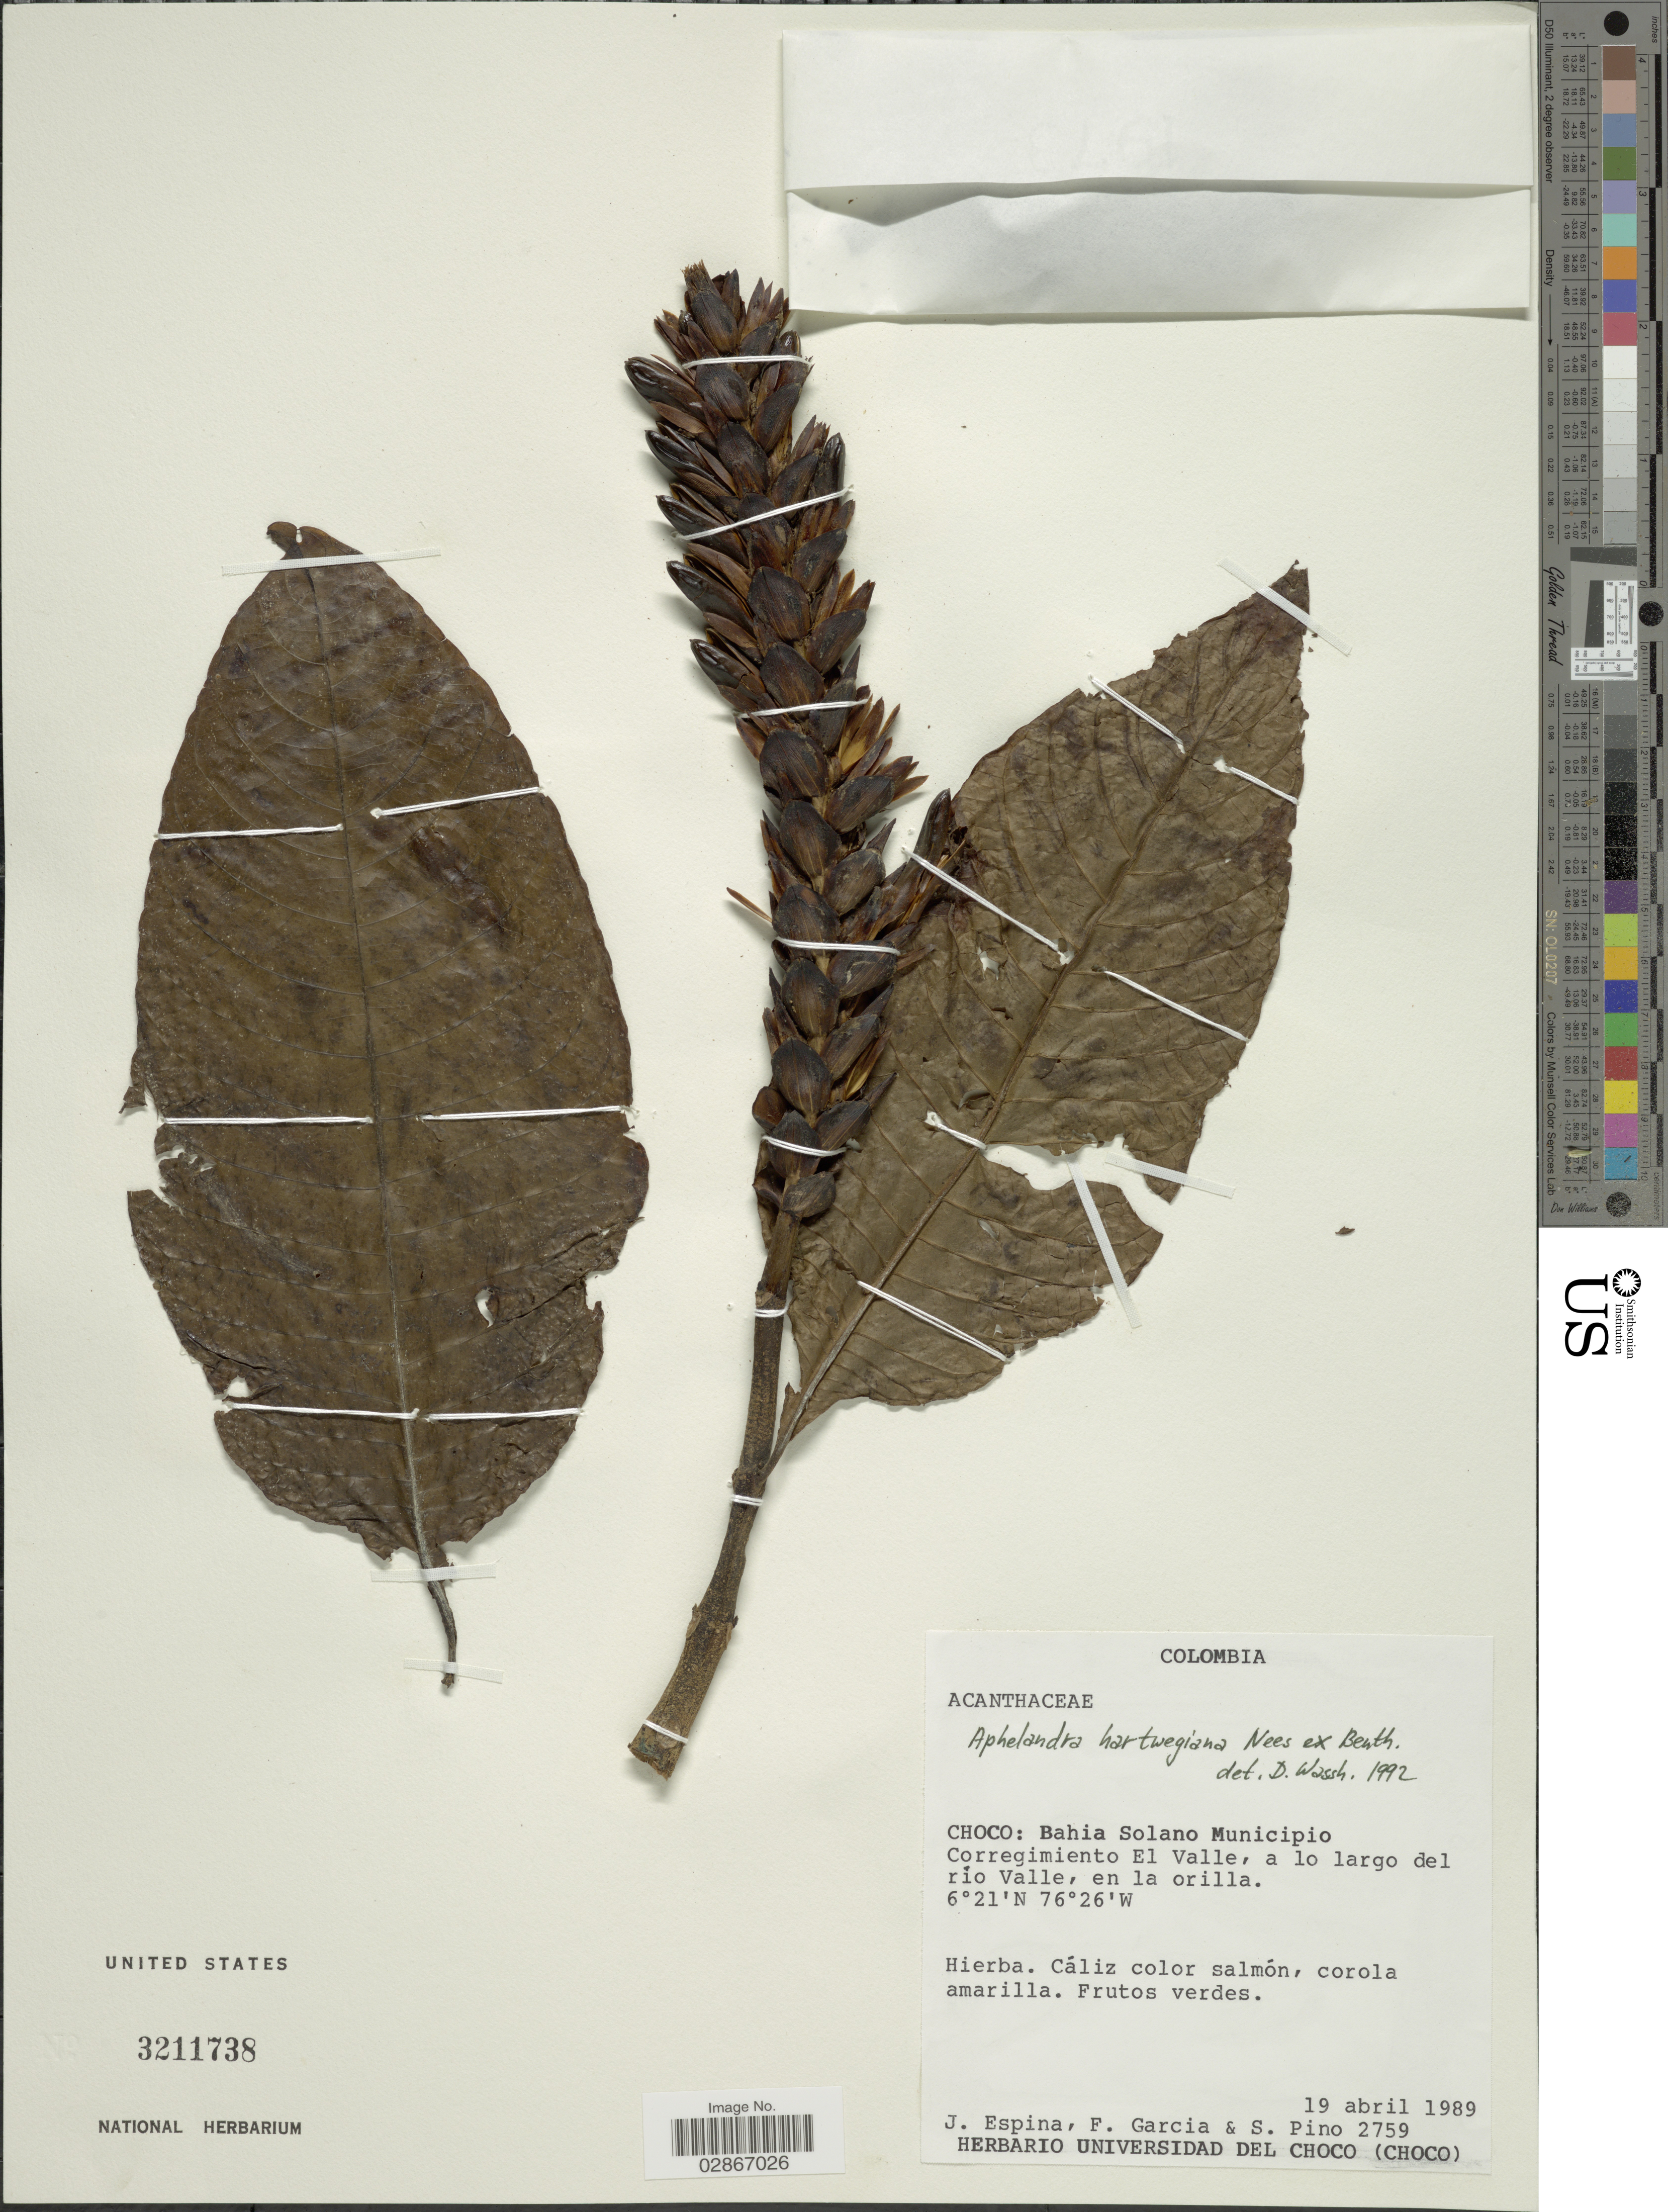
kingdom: Plantae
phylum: Tracheophyta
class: Magnoliopsida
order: Lamiales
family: Acanthaceae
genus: Aphelandra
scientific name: Aphelandra hartwegiana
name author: Nees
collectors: J. Espina, F. Garcia & S. Pino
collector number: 2759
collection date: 1989-04-19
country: Colombia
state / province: Chocó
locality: Bahia Solano Municipio. Corregimiento El Valle, a lo largo del río Valle, en la orilla.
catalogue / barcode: US 3211738